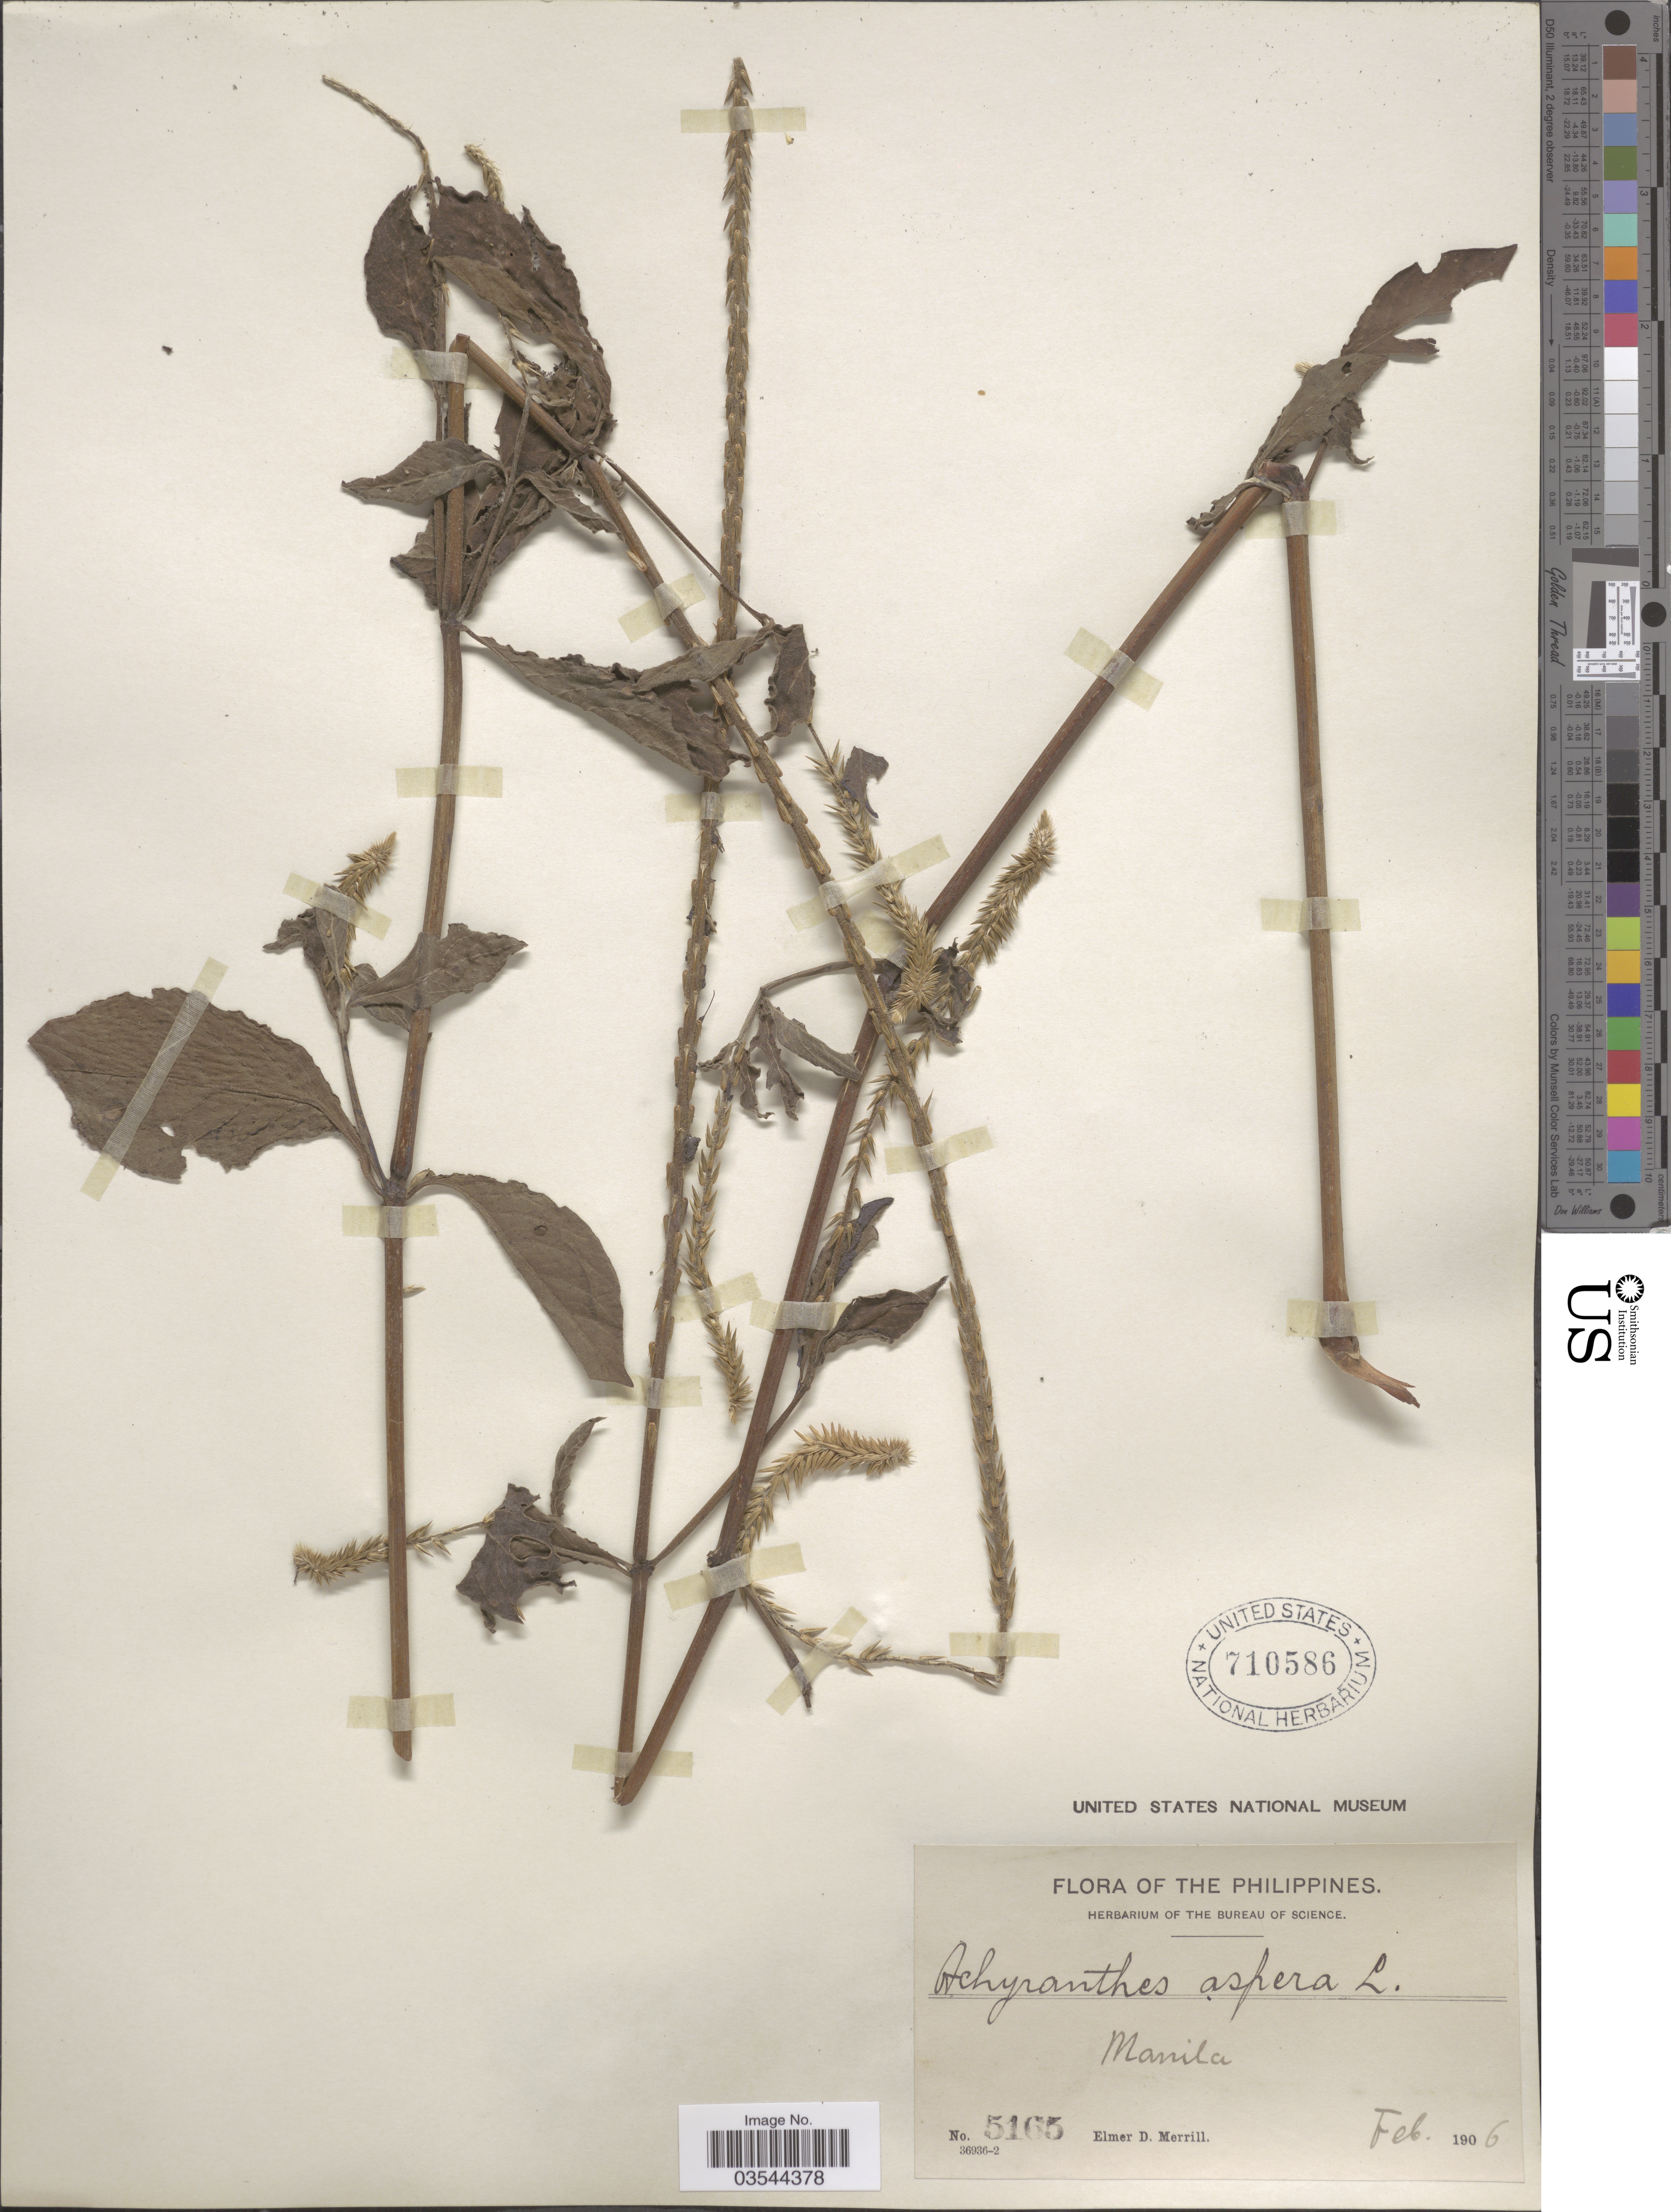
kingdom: Plantae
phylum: Tracheophyta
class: Magnoliopsida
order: Caryophyllales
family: Amaranthaceae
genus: Achyranthes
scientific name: Achyranthes aspera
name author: L.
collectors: E. D. Merrill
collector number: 5165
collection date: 1906-02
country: Philippines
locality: Manila.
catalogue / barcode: US 710586